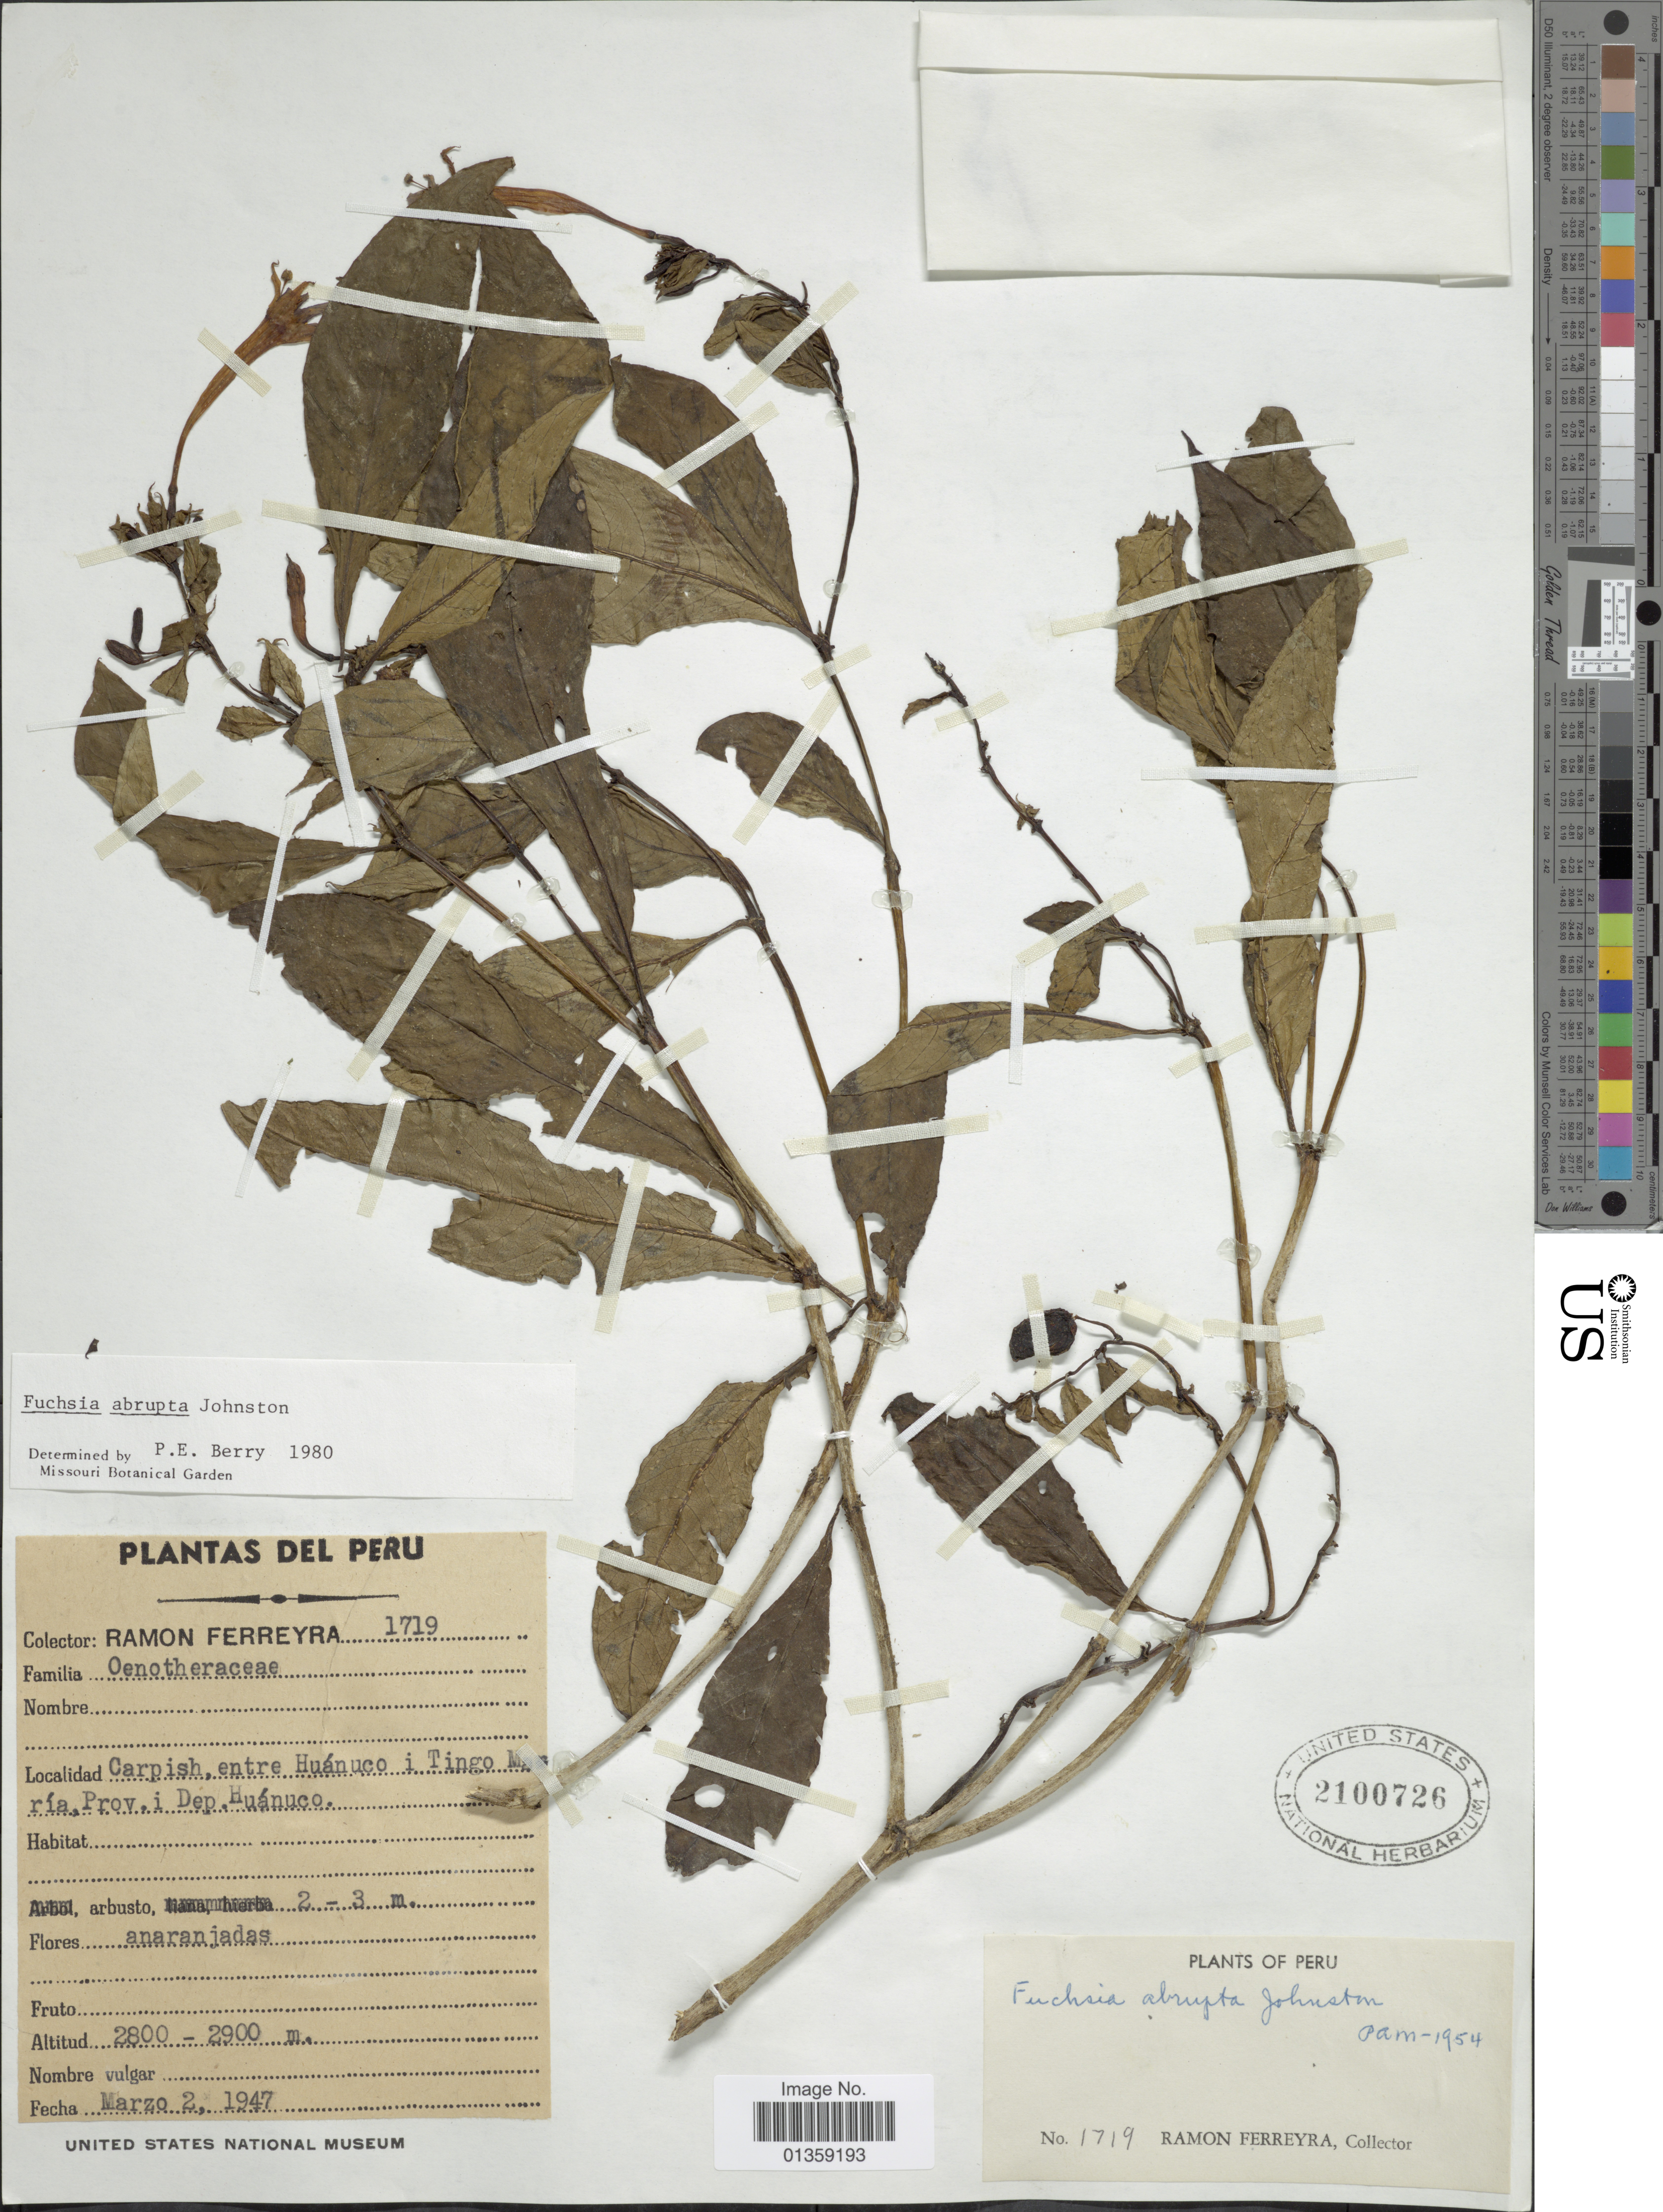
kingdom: Plantae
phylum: Tracheophyta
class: Magnoliopsida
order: Myrtales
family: Onagraceae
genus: Fuchsia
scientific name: Fuchsia abrupta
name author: I.M. Johnst.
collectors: R. A. Ferreyra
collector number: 1719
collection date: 1947-03-02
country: Peru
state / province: Huánuco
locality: Carpish, entre Huánuco i Tingo María, Prov. i Dep. Huánuco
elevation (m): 2800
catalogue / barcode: US 2100726